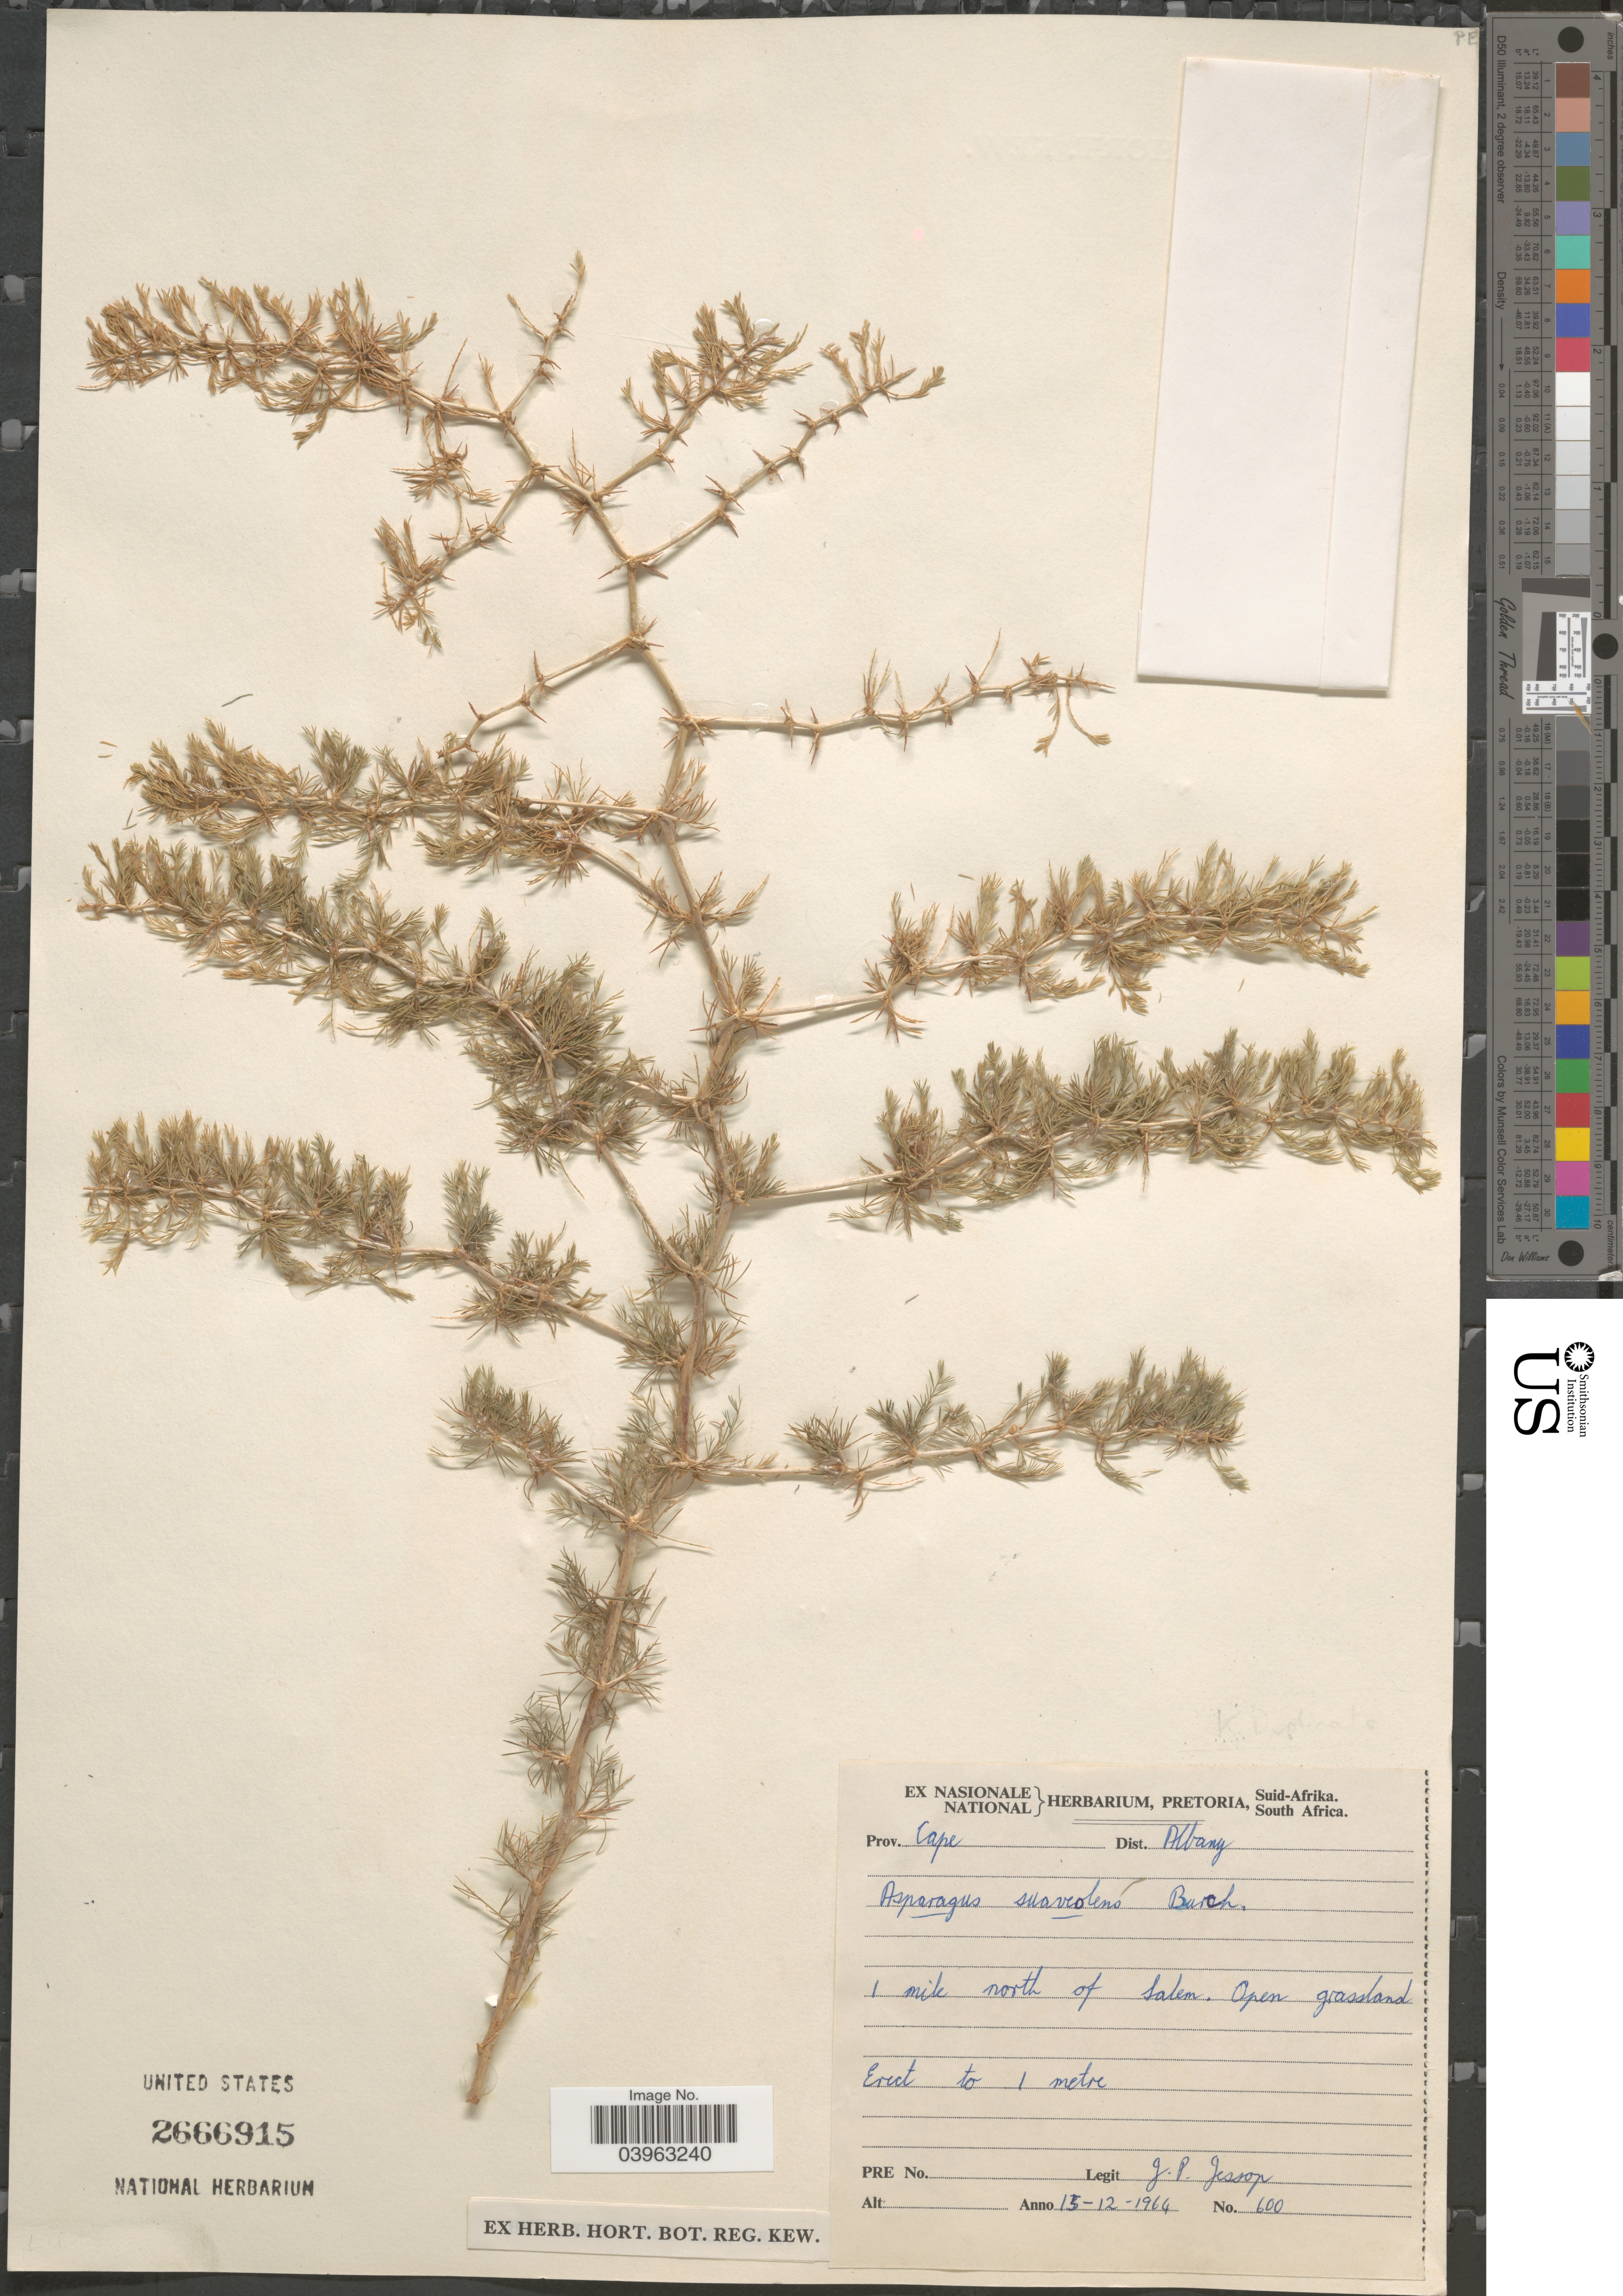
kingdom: Plantae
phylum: Tracheophyta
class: Liliopsida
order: Asparagales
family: Asparagaceae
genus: Asparagus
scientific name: Asparagus suaveolens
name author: Burch.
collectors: J. Jessop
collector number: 600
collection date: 1964-12-15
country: South Africa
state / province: Eastern Cape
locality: Dist. Albany. 1 mile north of Salem.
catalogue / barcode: US 2666915